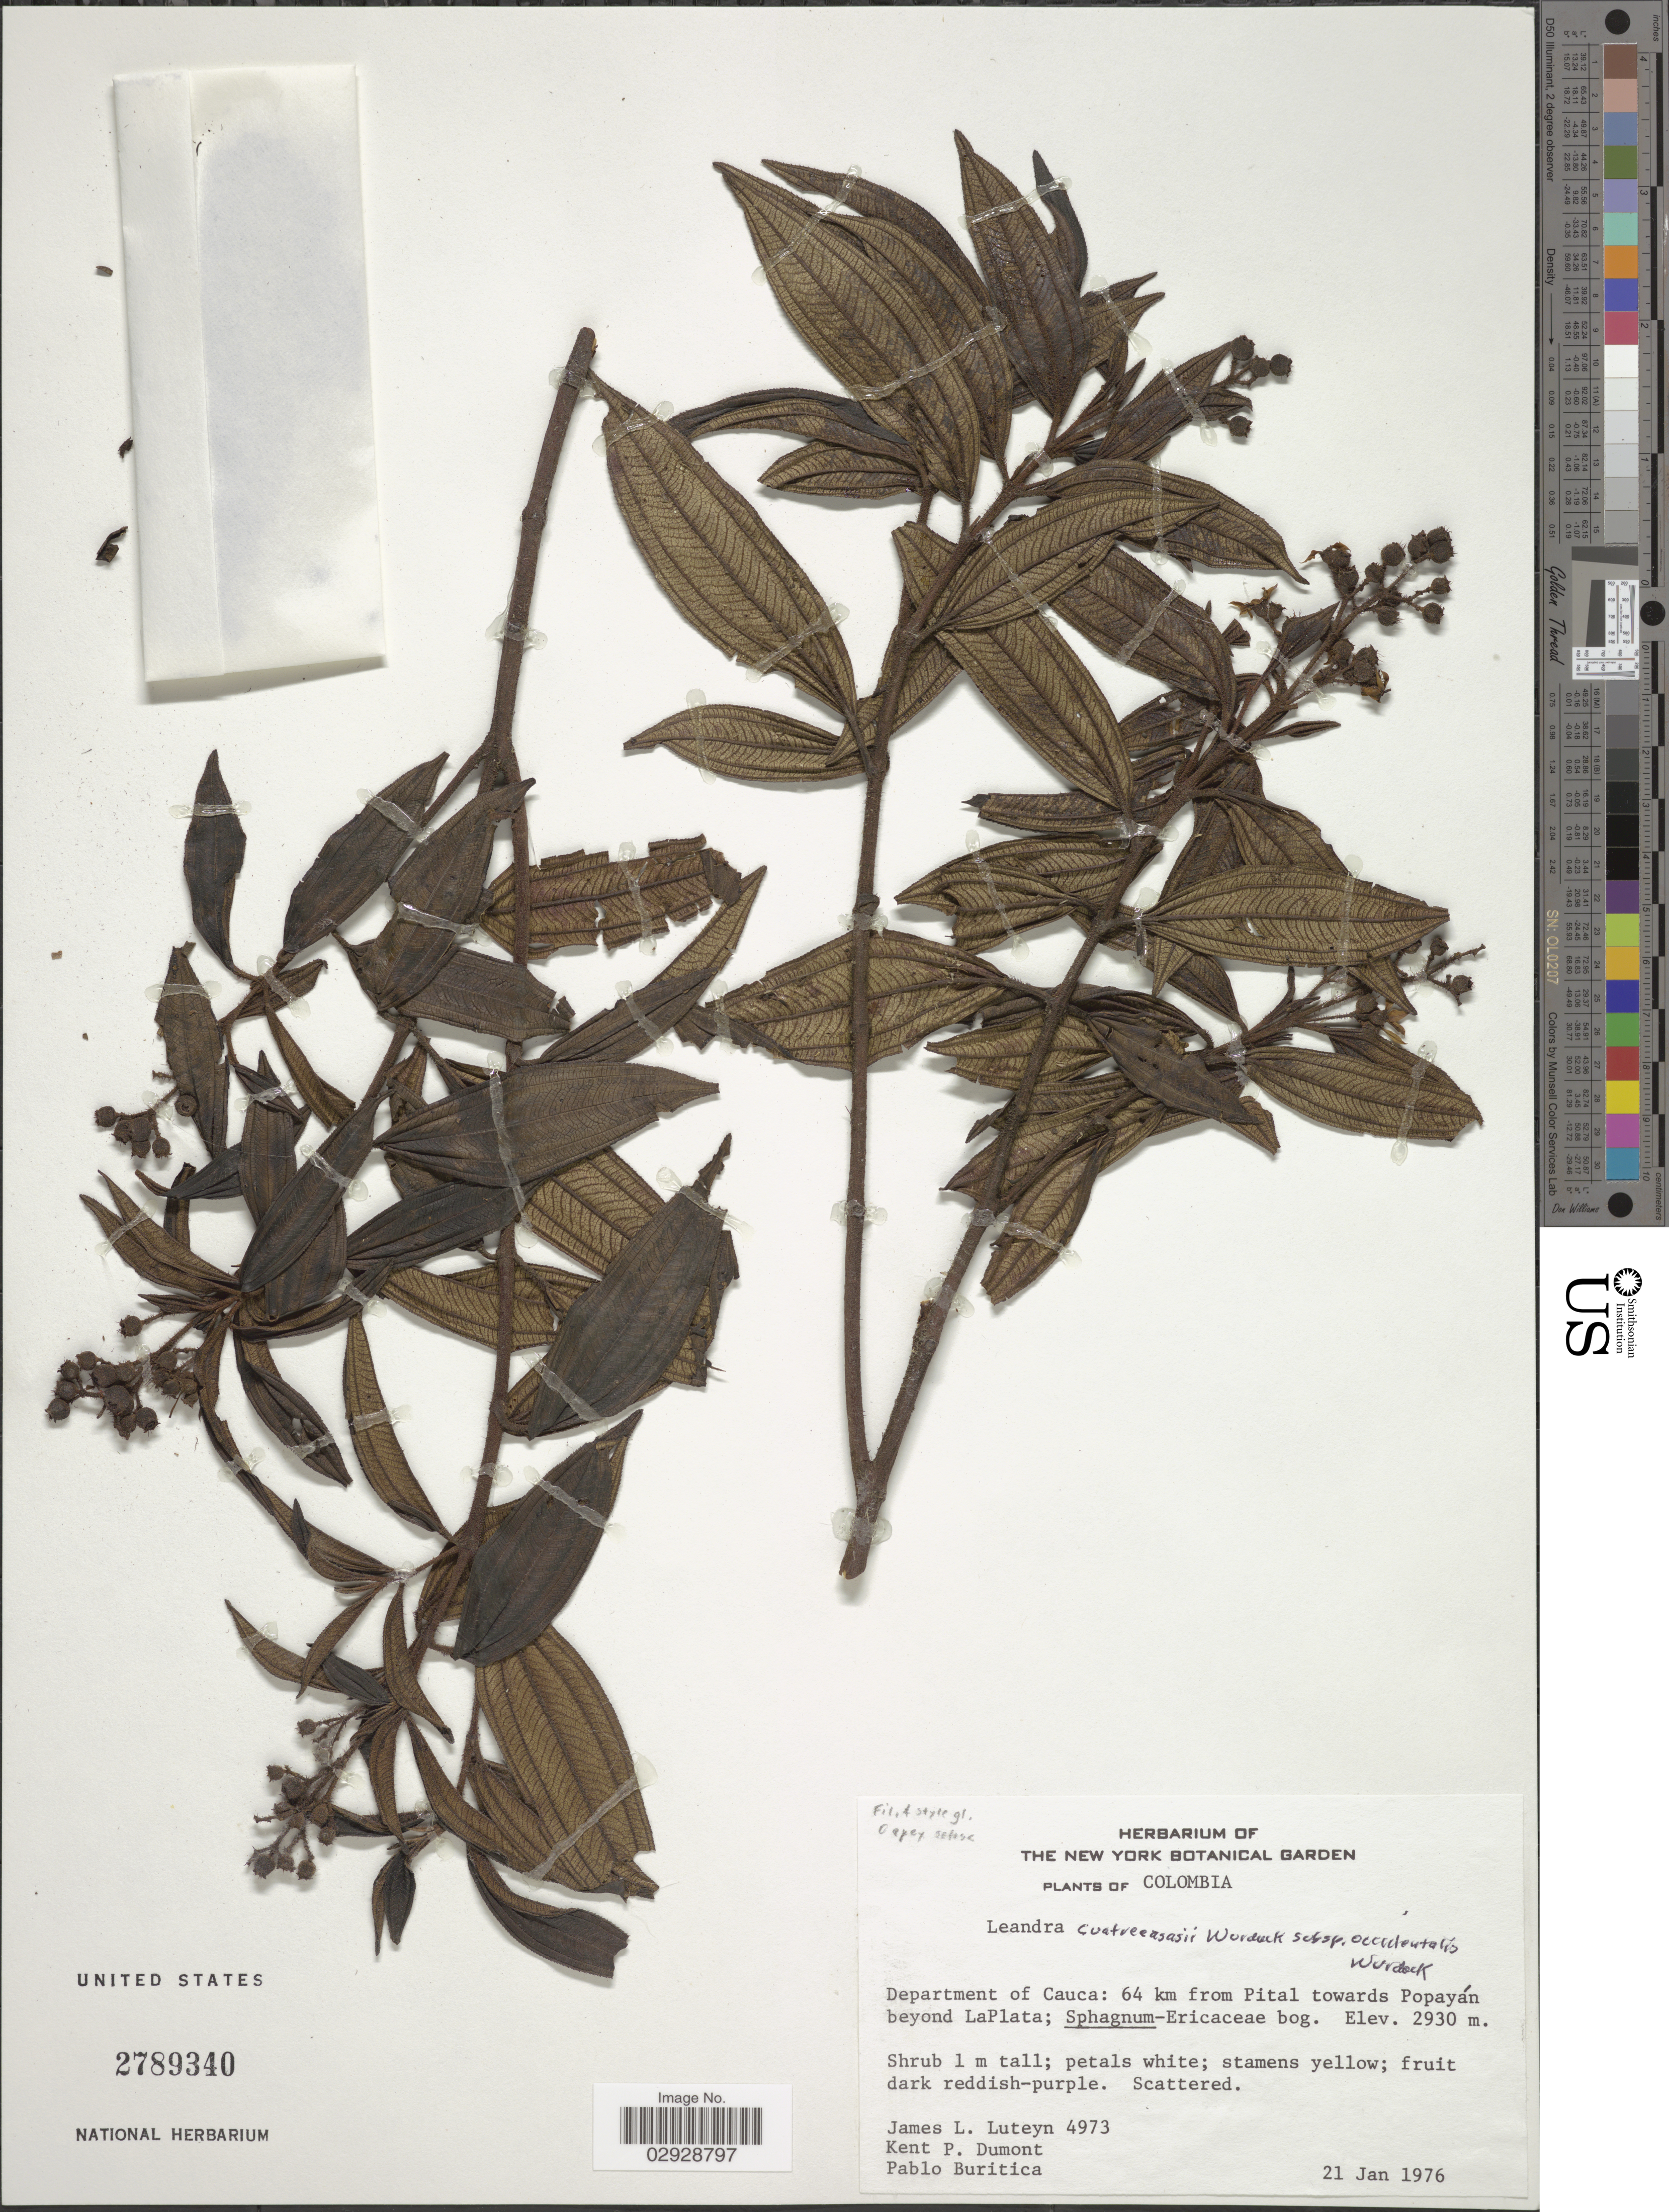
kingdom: Plantae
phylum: Tracheophyta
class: Magnoliopsida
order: Myrtales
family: Melastomataceae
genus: Leandra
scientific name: Leandra cuatrecasasii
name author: Wurdack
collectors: J. Luteyn, K. P. Dumont & P. Buritica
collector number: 4973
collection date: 1976-01-21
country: Colombia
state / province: Cauca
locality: Department of Cauca: 64 km from Pital towards Popayán beyond LaPlata.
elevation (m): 2930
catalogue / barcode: US 2789340